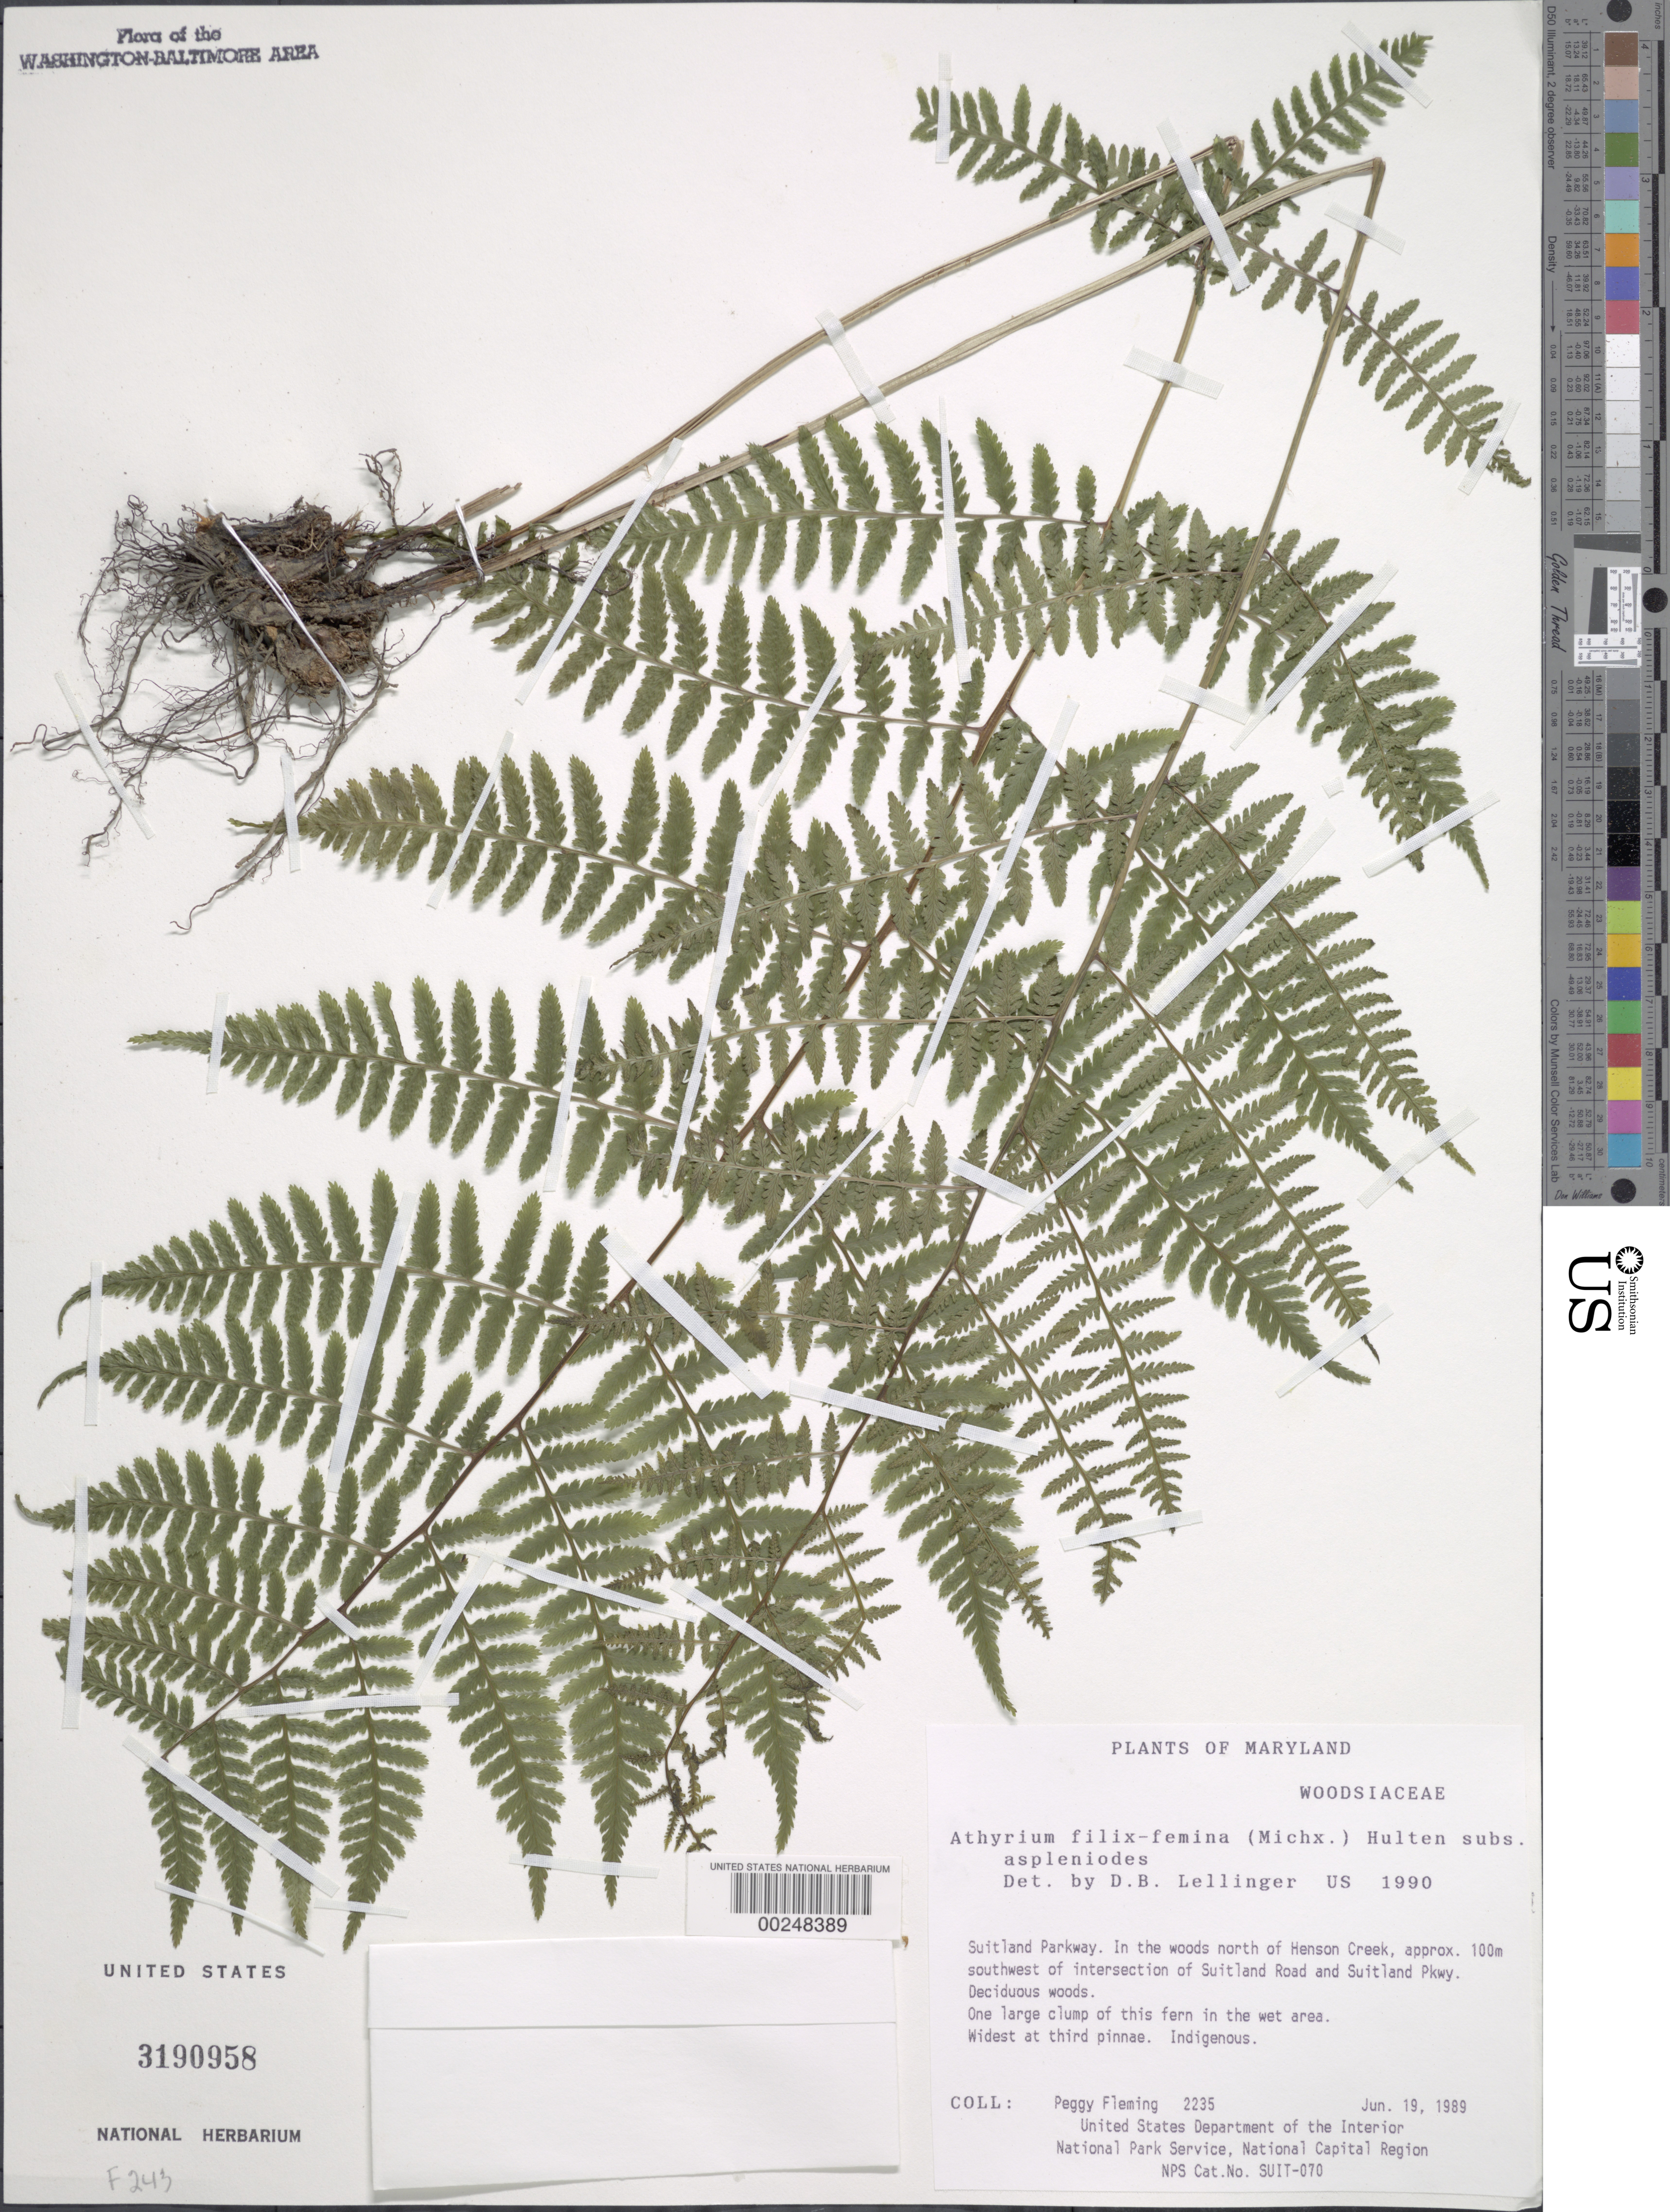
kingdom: Plantae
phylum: Tracheophyta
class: Polypodiopsida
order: Polypodiales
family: Athyriaceae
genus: Athyrium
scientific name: Athyrium filix-femina var. asplenioides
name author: (Michx.) Farw.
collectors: P. Fleming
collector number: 2235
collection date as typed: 19 Jun 1989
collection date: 1989-06-19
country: United States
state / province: Maryland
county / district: Prince George's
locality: Suitland Parkway, N of Henson Creek, SW of intersection of Suitland Road and Suitland Pkwy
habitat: Deciduous woods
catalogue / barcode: US 3190958